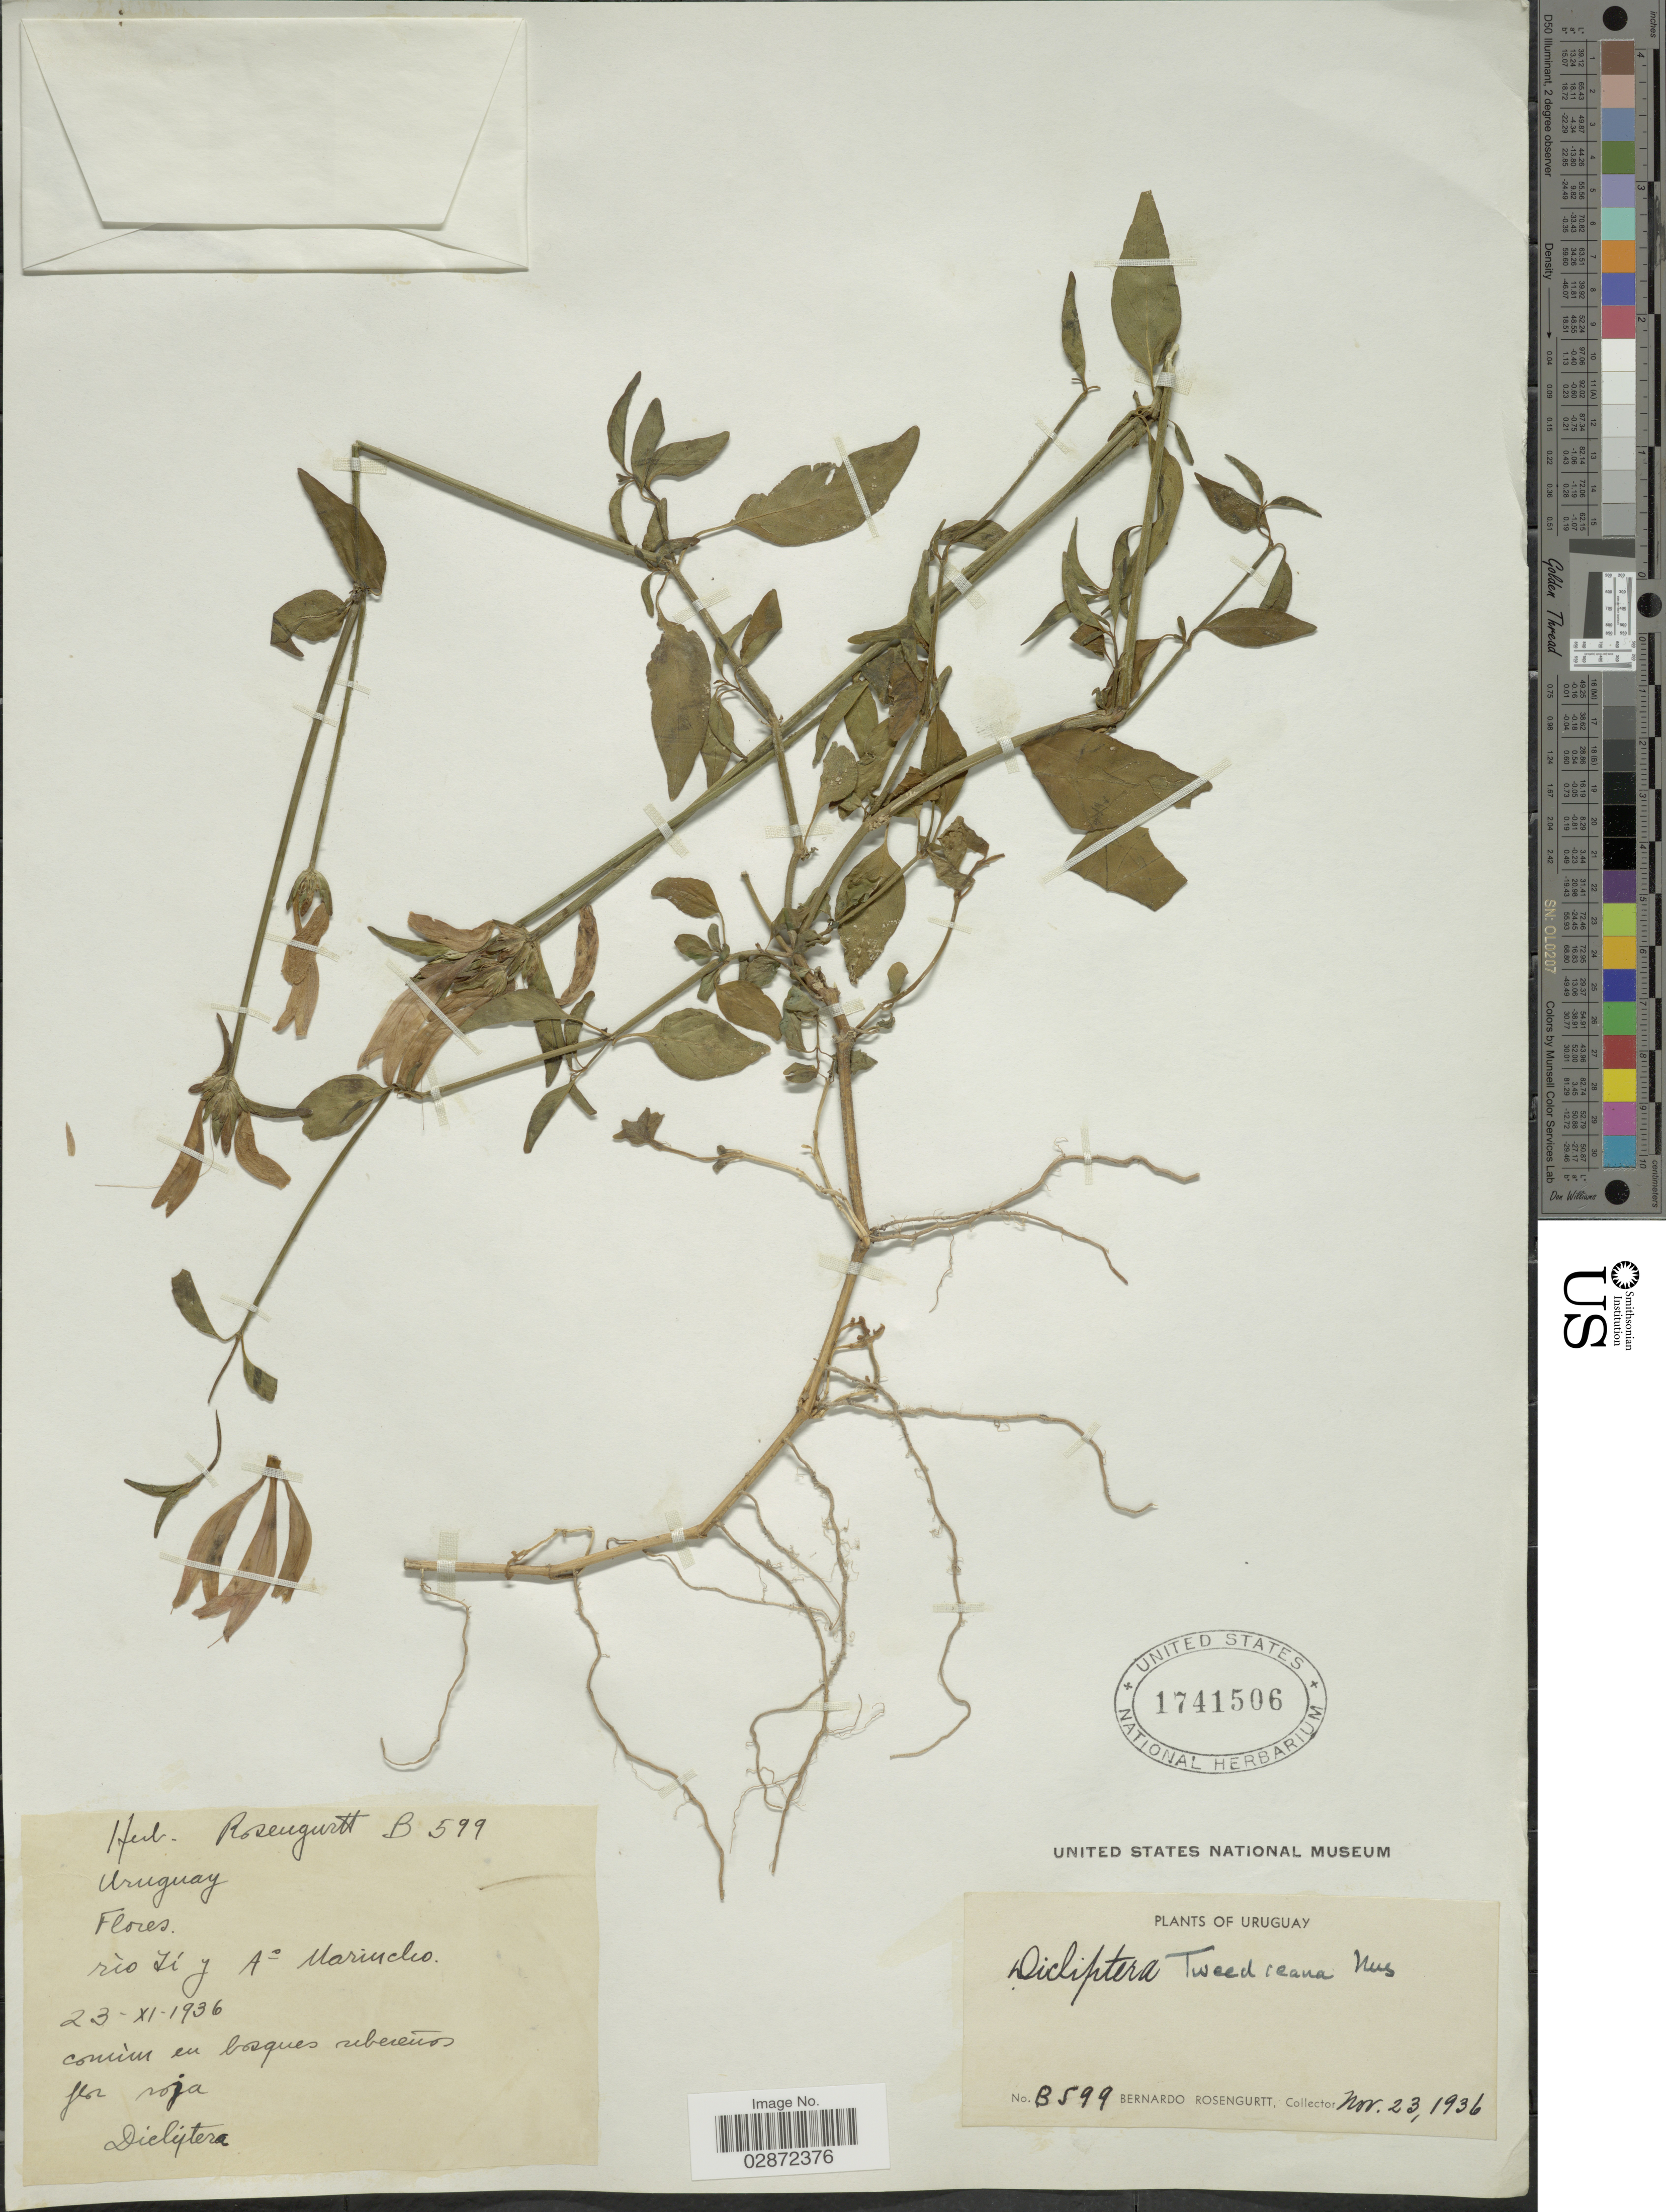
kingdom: Plantae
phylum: Tracheophyta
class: Magnoliopsida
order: Lamiales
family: Acanthaceae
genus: Dicliptera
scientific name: Dicliptera squarrosa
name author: Nees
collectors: B. Rosengurtt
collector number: B599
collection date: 1936-11-23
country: Uruguay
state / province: Flores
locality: Rio Yí Ao Marindeo.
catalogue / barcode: US 1741506